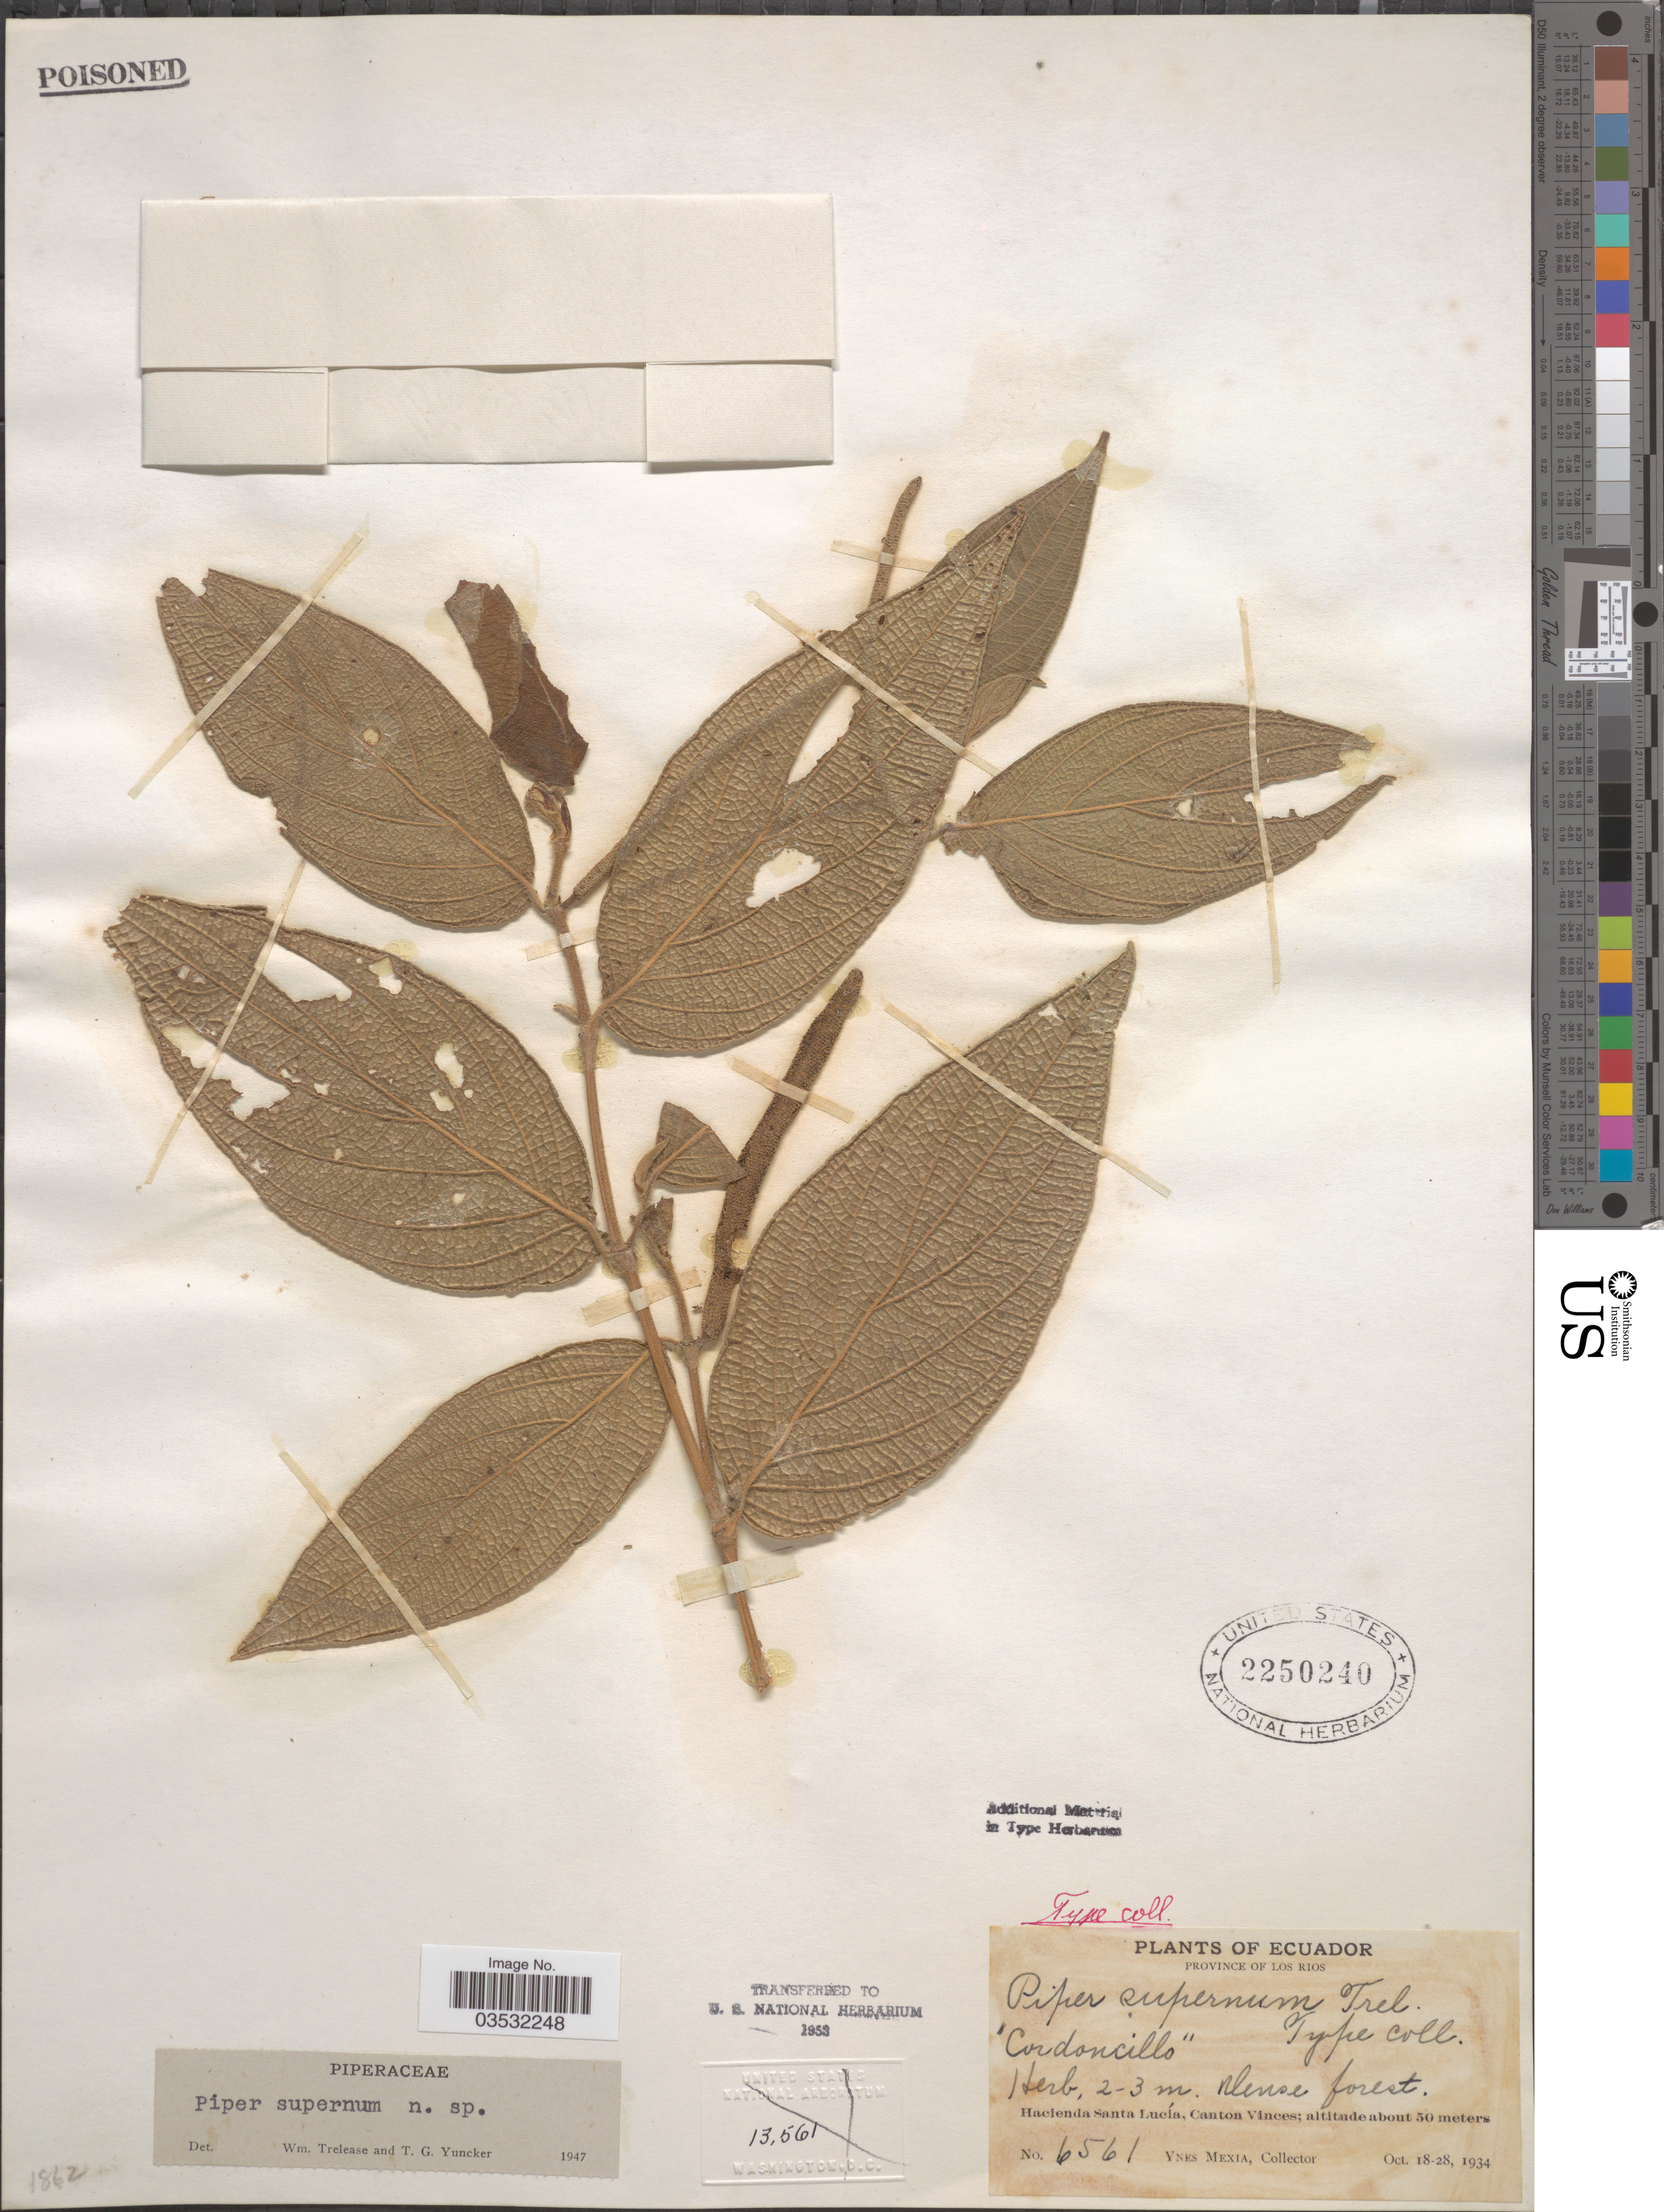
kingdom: Plantae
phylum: Tracheophyta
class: Magnoliopsida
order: Piperales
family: Piperaceae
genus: Piper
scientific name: Piper supernum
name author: Trel. & Yunck.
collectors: Y. Mexia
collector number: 6561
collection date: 1934-10-18/1934-10-28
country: Ecuador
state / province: Los Ríos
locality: Hacienda Santa Lucía, Canton Vinces.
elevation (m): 50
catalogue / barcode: US 2250240